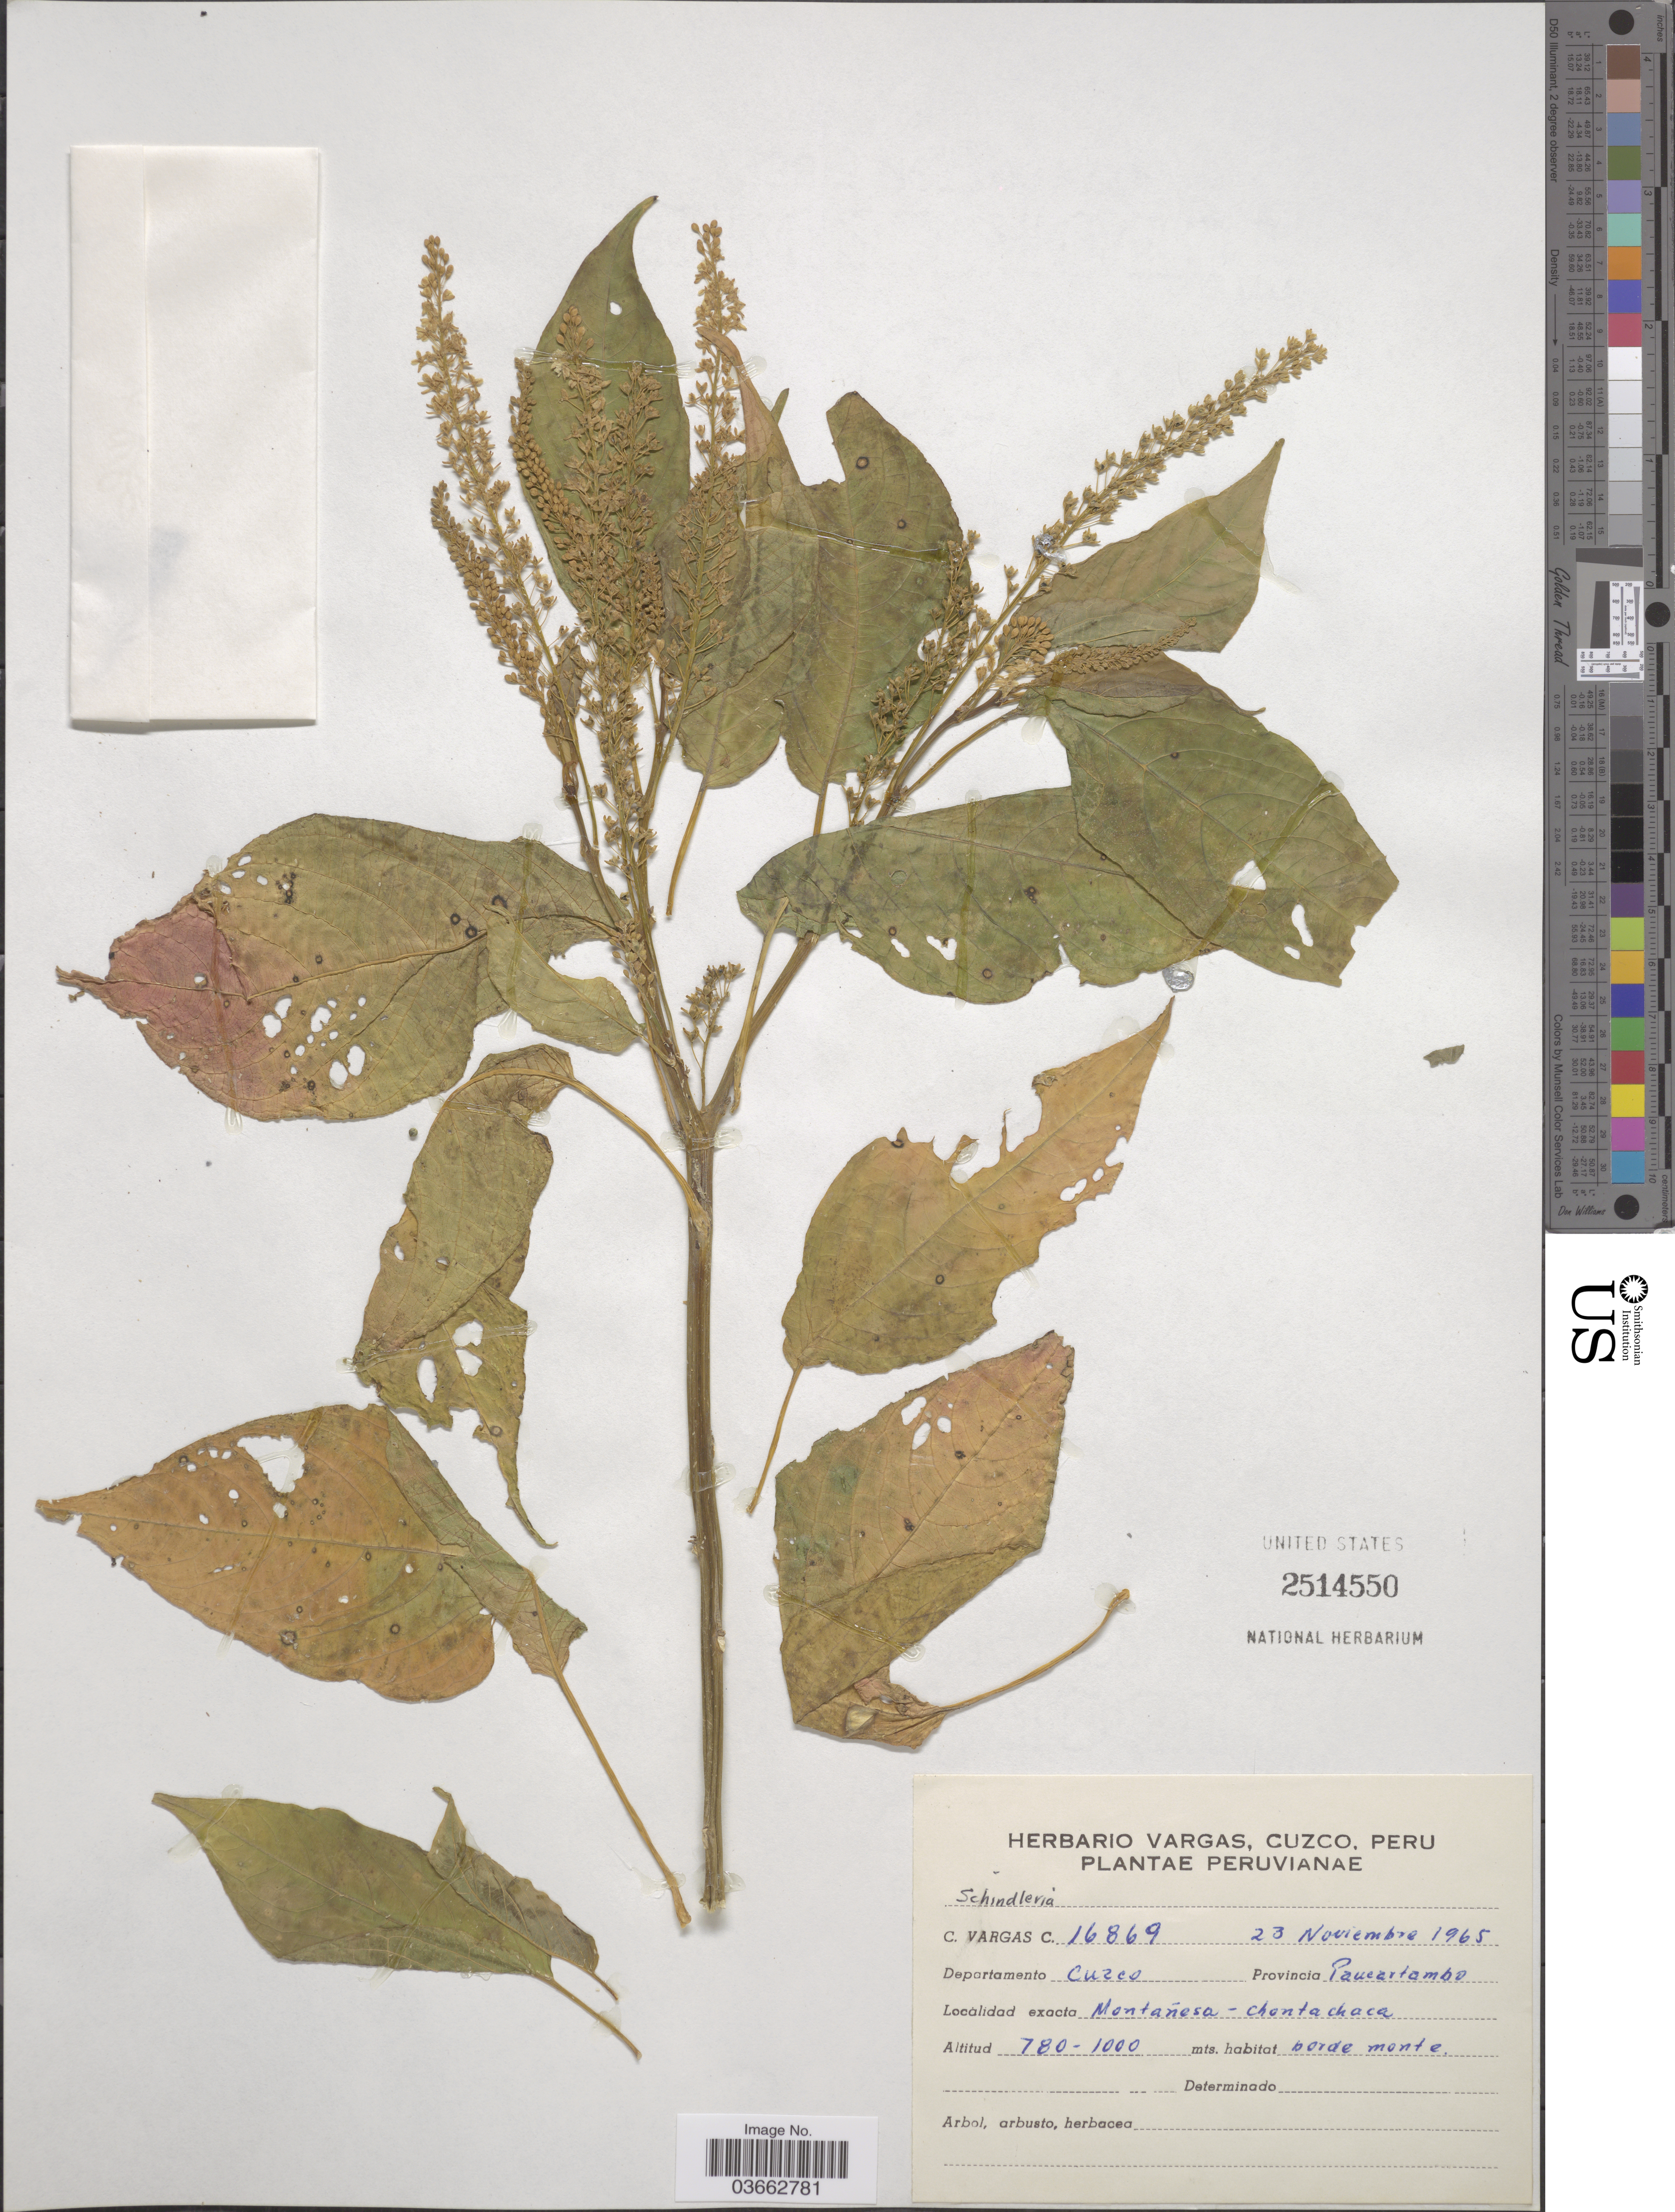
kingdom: Plantae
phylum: Tracheophyta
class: Magnoliopsida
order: Caryophyllales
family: Phytolaccaceae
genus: Schindleria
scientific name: Schindleria sp.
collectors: C. Vargas Calderón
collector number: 16869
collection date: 1965-11-23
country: Peru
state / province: Cusco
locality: Departamento Cuzco. Provincia Paucartambo. Montánesa - Chontachaca.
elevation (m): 780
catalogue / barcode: US 2514550